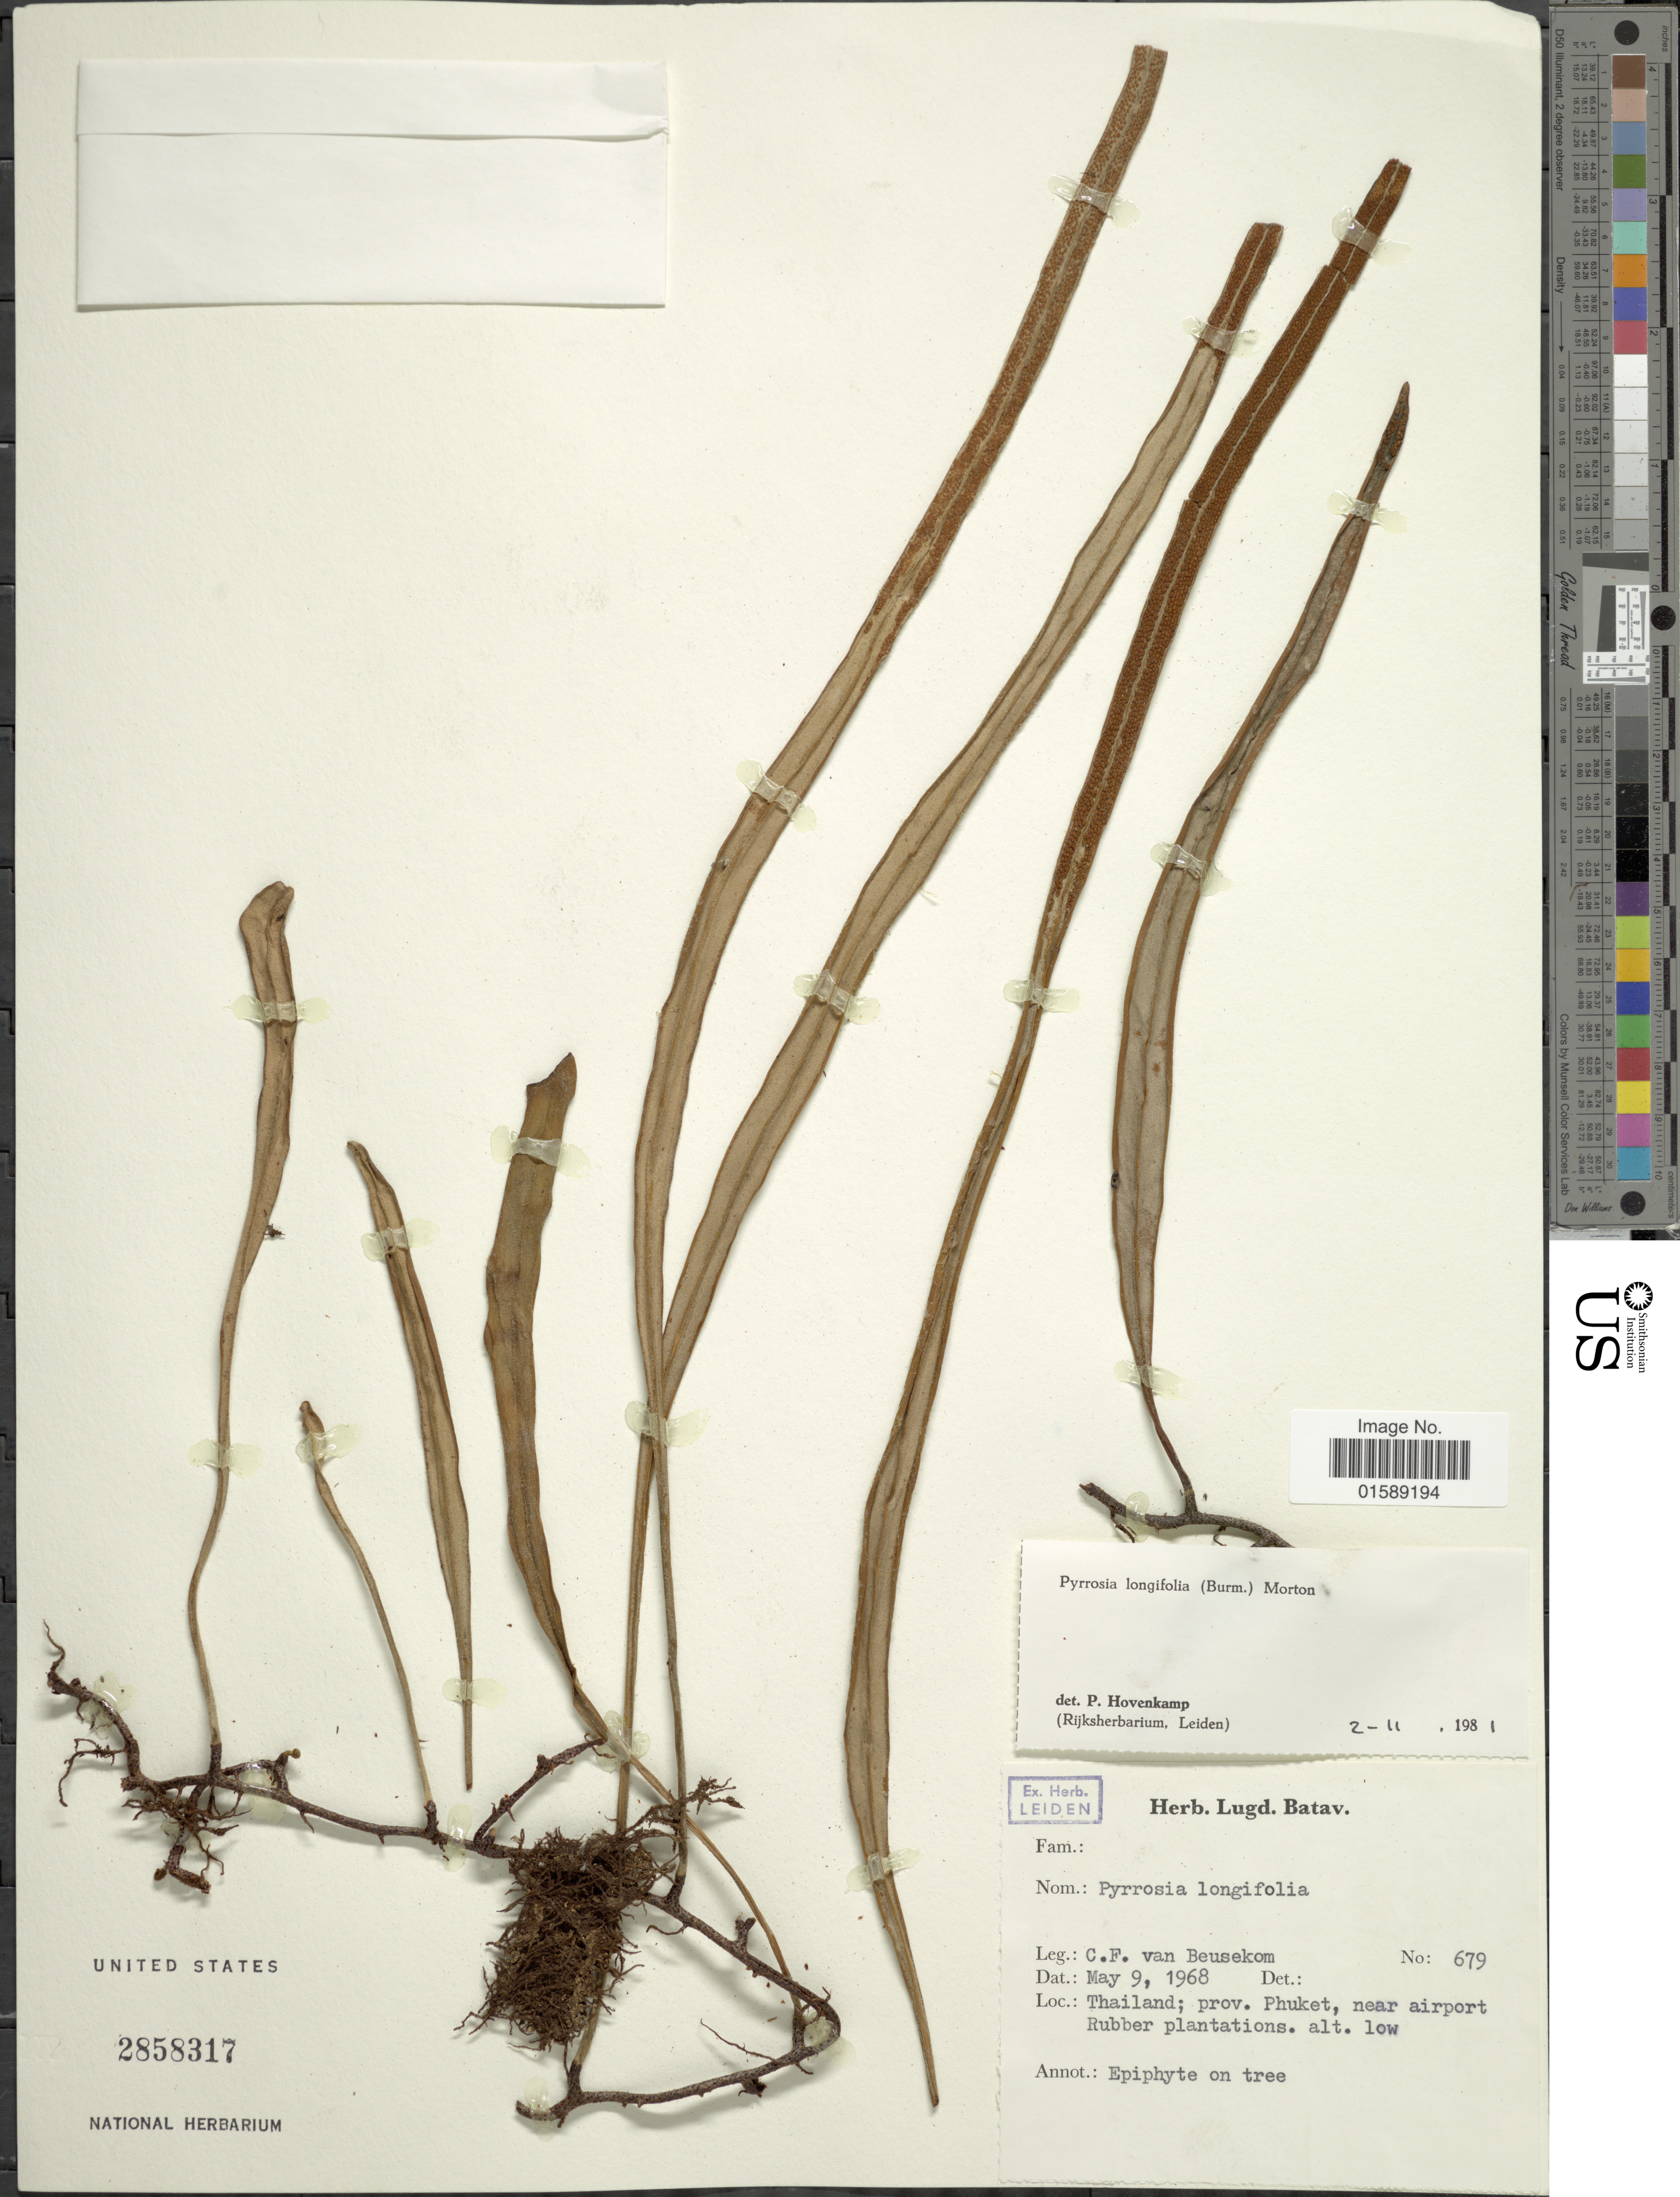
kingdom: Plantae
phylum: Tracheophyta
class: Polypodiopsida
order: Polypodiales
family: Polypodiaceae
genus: Pyrrosia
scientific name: Pyrrosia longifolia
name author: (Burm. f.) C.V. Morton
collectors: C. van Beusecom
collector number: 679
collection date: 1968-05-09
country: Thailand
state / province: Phuket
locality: Near airport Rubber plantations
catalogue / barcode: US 2858317